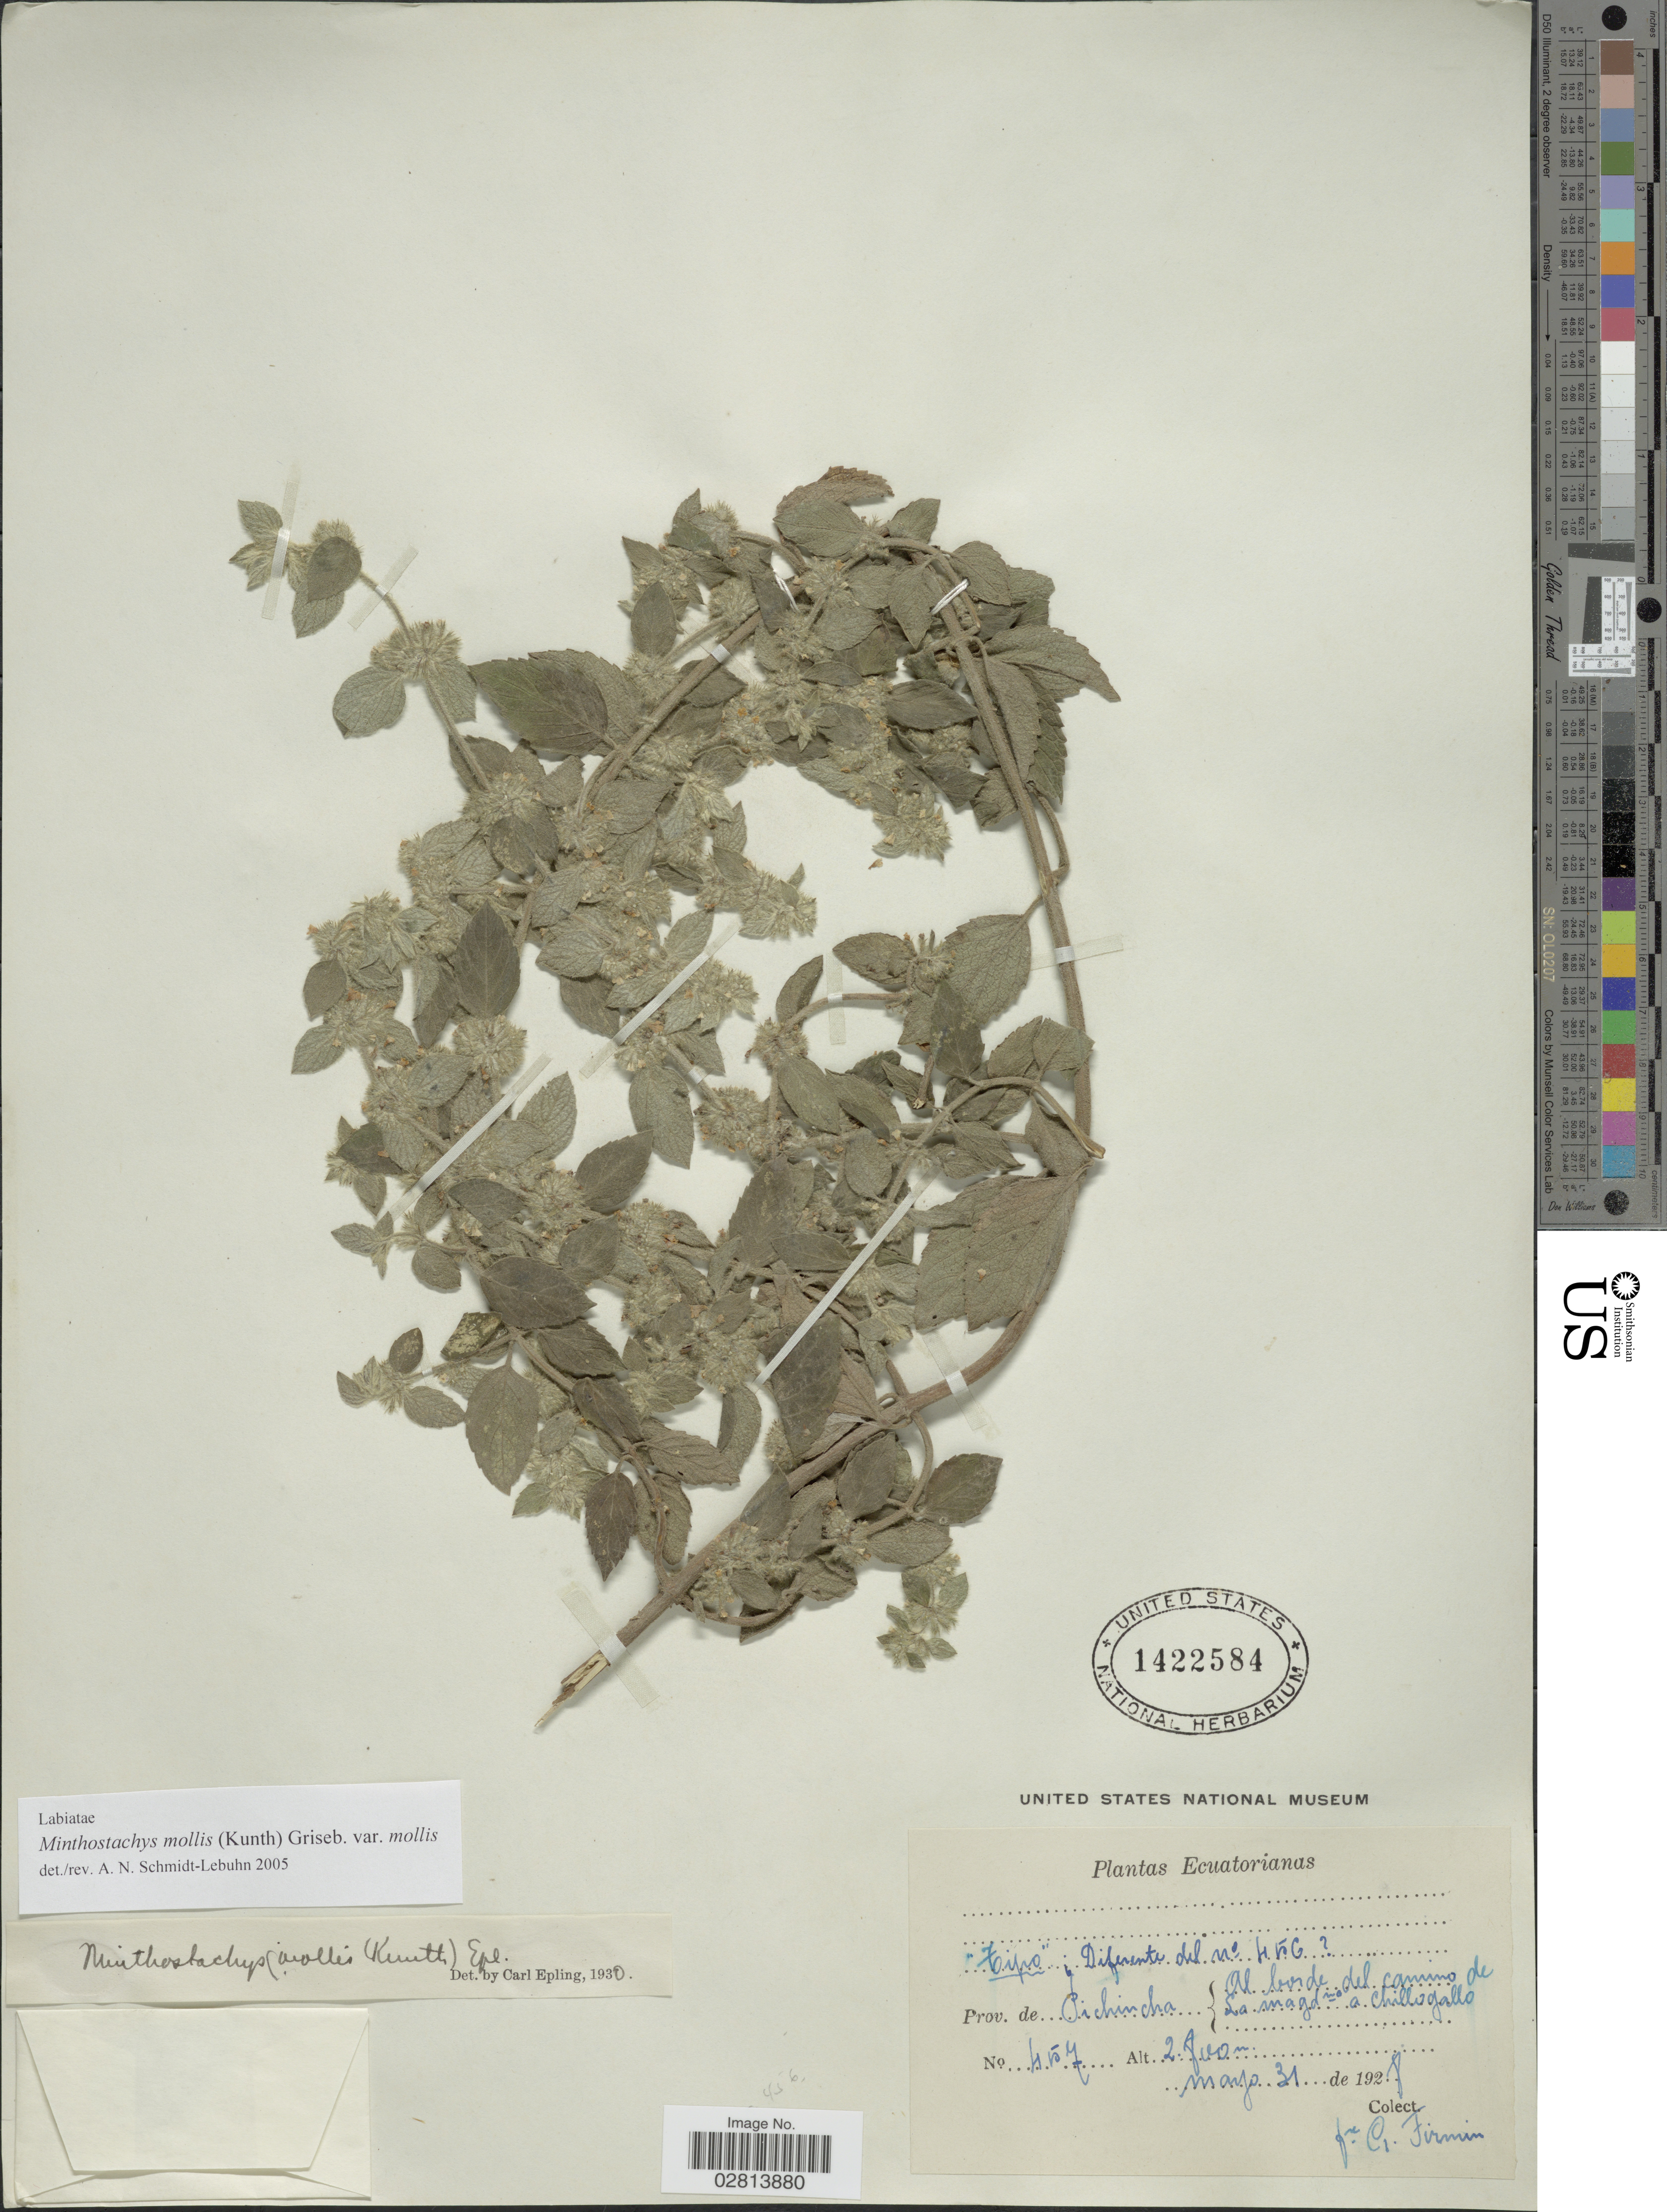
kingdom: Plantae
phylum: Tracheophyta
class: Magnoliopsida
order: Lamiales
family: Lamiaceae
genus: Minthostachys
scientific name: Minthostachys mollis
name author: (Kunth) Griseb.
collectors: F. Firmin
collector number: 457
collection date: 1928-05-31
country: Ecuador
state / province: Pichincha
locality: Prov. Pichincha, Al Borde del camino de La Magdna a Chillogallo.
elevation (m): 2800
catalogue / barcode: US 1422584